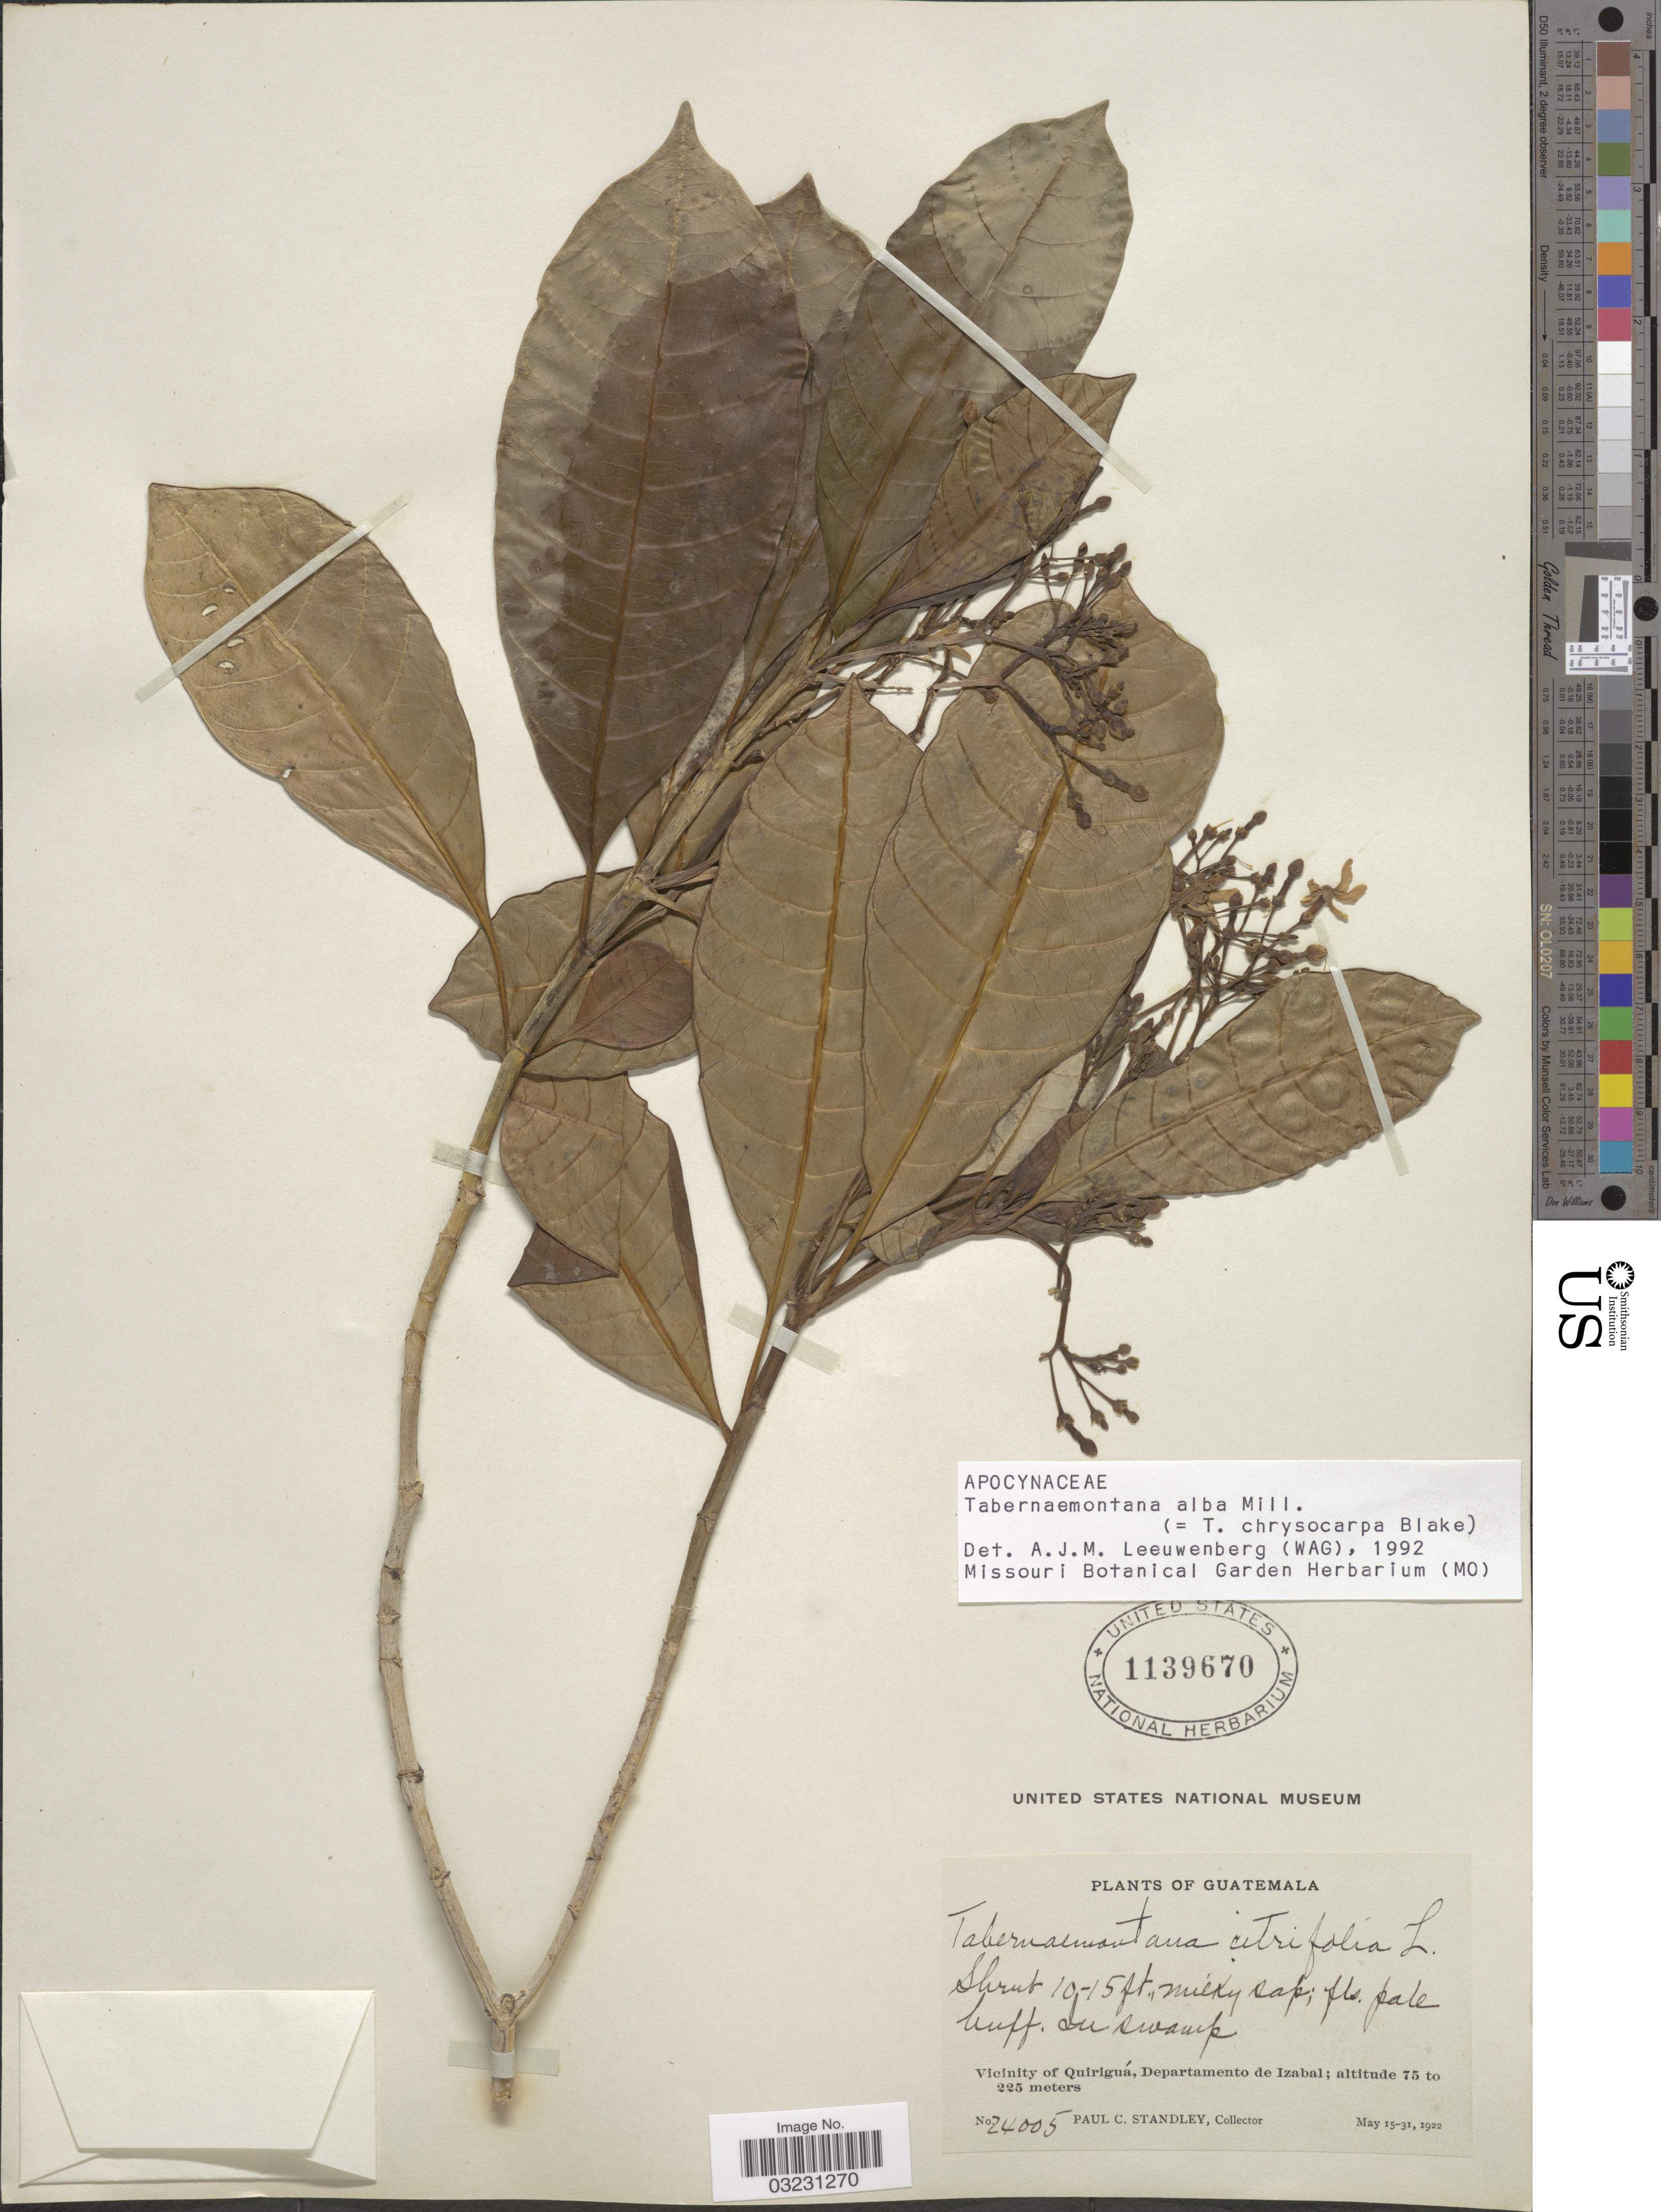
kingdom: Plantae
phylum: Tracheophyta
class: Magnoliopsida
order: Gentianales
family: Apocynaceae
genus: Tabernaemontana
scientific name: Tabernaemontana alba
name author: Mill.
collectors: P. C. Standley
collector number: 24005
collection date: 1922-05-15/1922-05-31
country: Guatemala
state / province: Izabal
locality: Vicinity of Quiriguá, Departamento de Izabal.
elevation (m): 75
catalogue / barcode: US 1139670